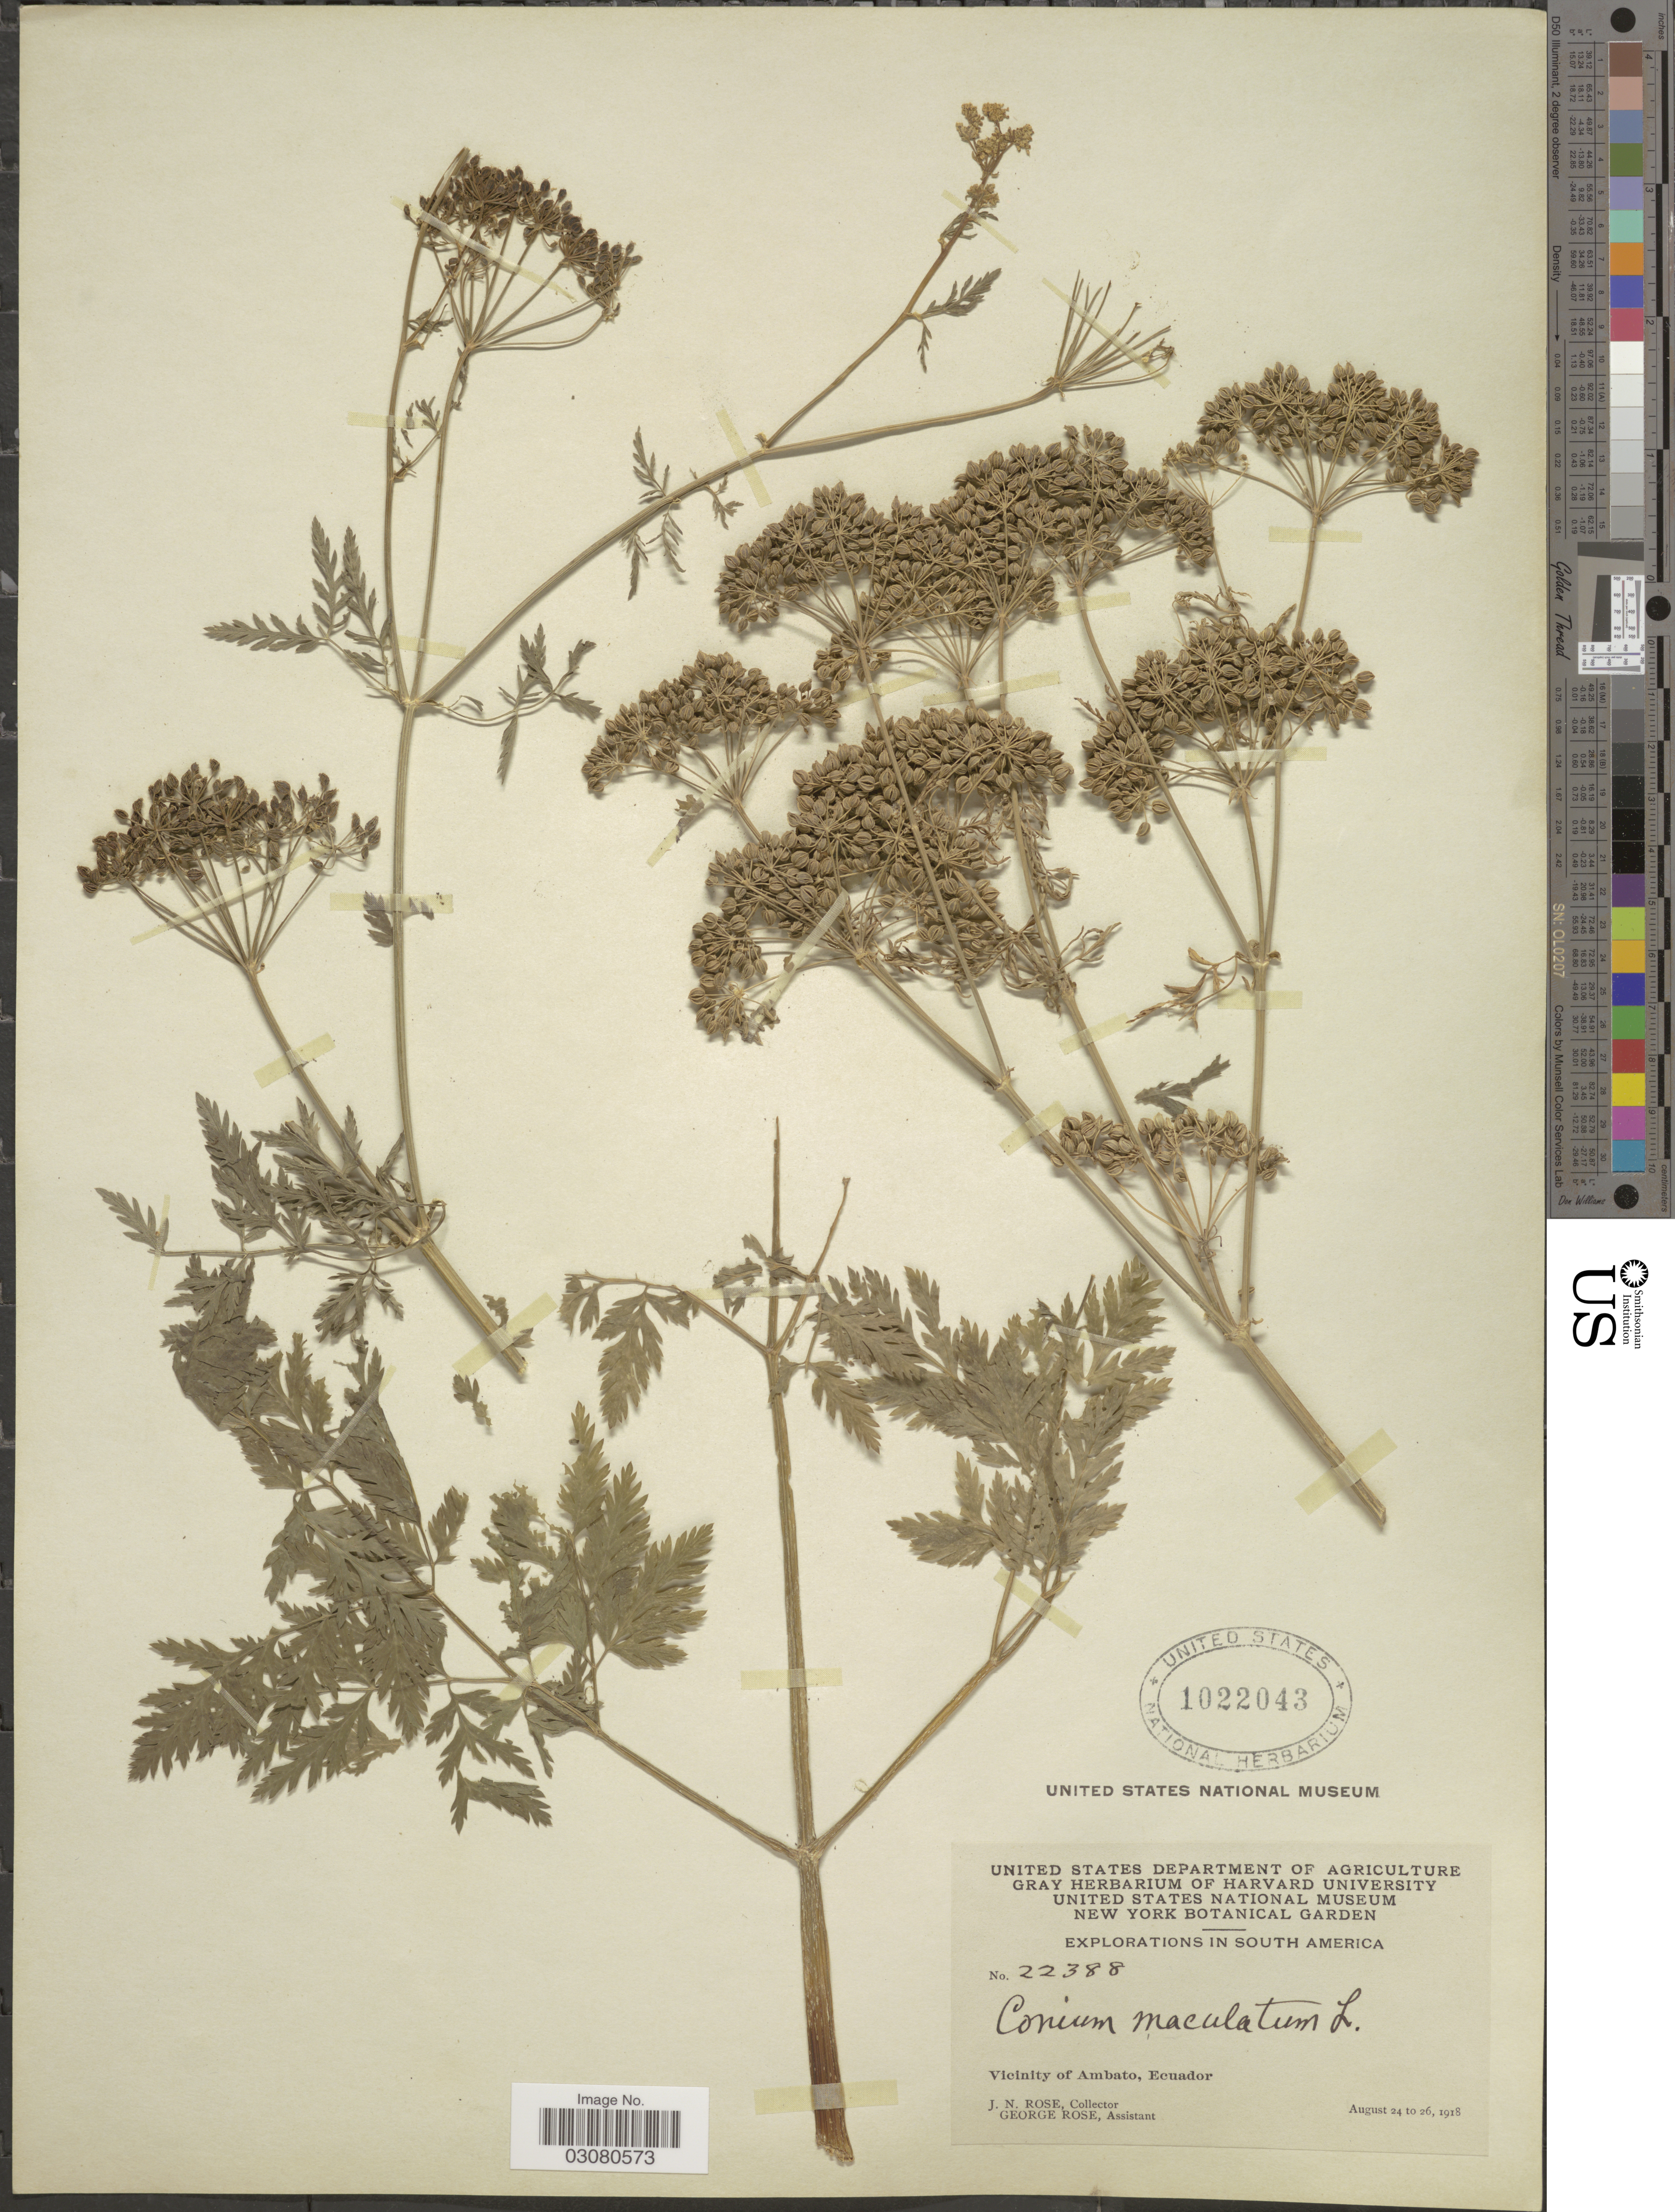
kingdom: Plantae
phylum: Tracheophyta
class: Magnoliopsida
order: Apiales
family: Apiaceae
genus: Conium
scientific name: Conium maculatum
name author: L.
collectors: J. N. Rose & G. Rose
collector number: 22388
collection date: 1918-08-24/1918-08-26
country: Ecuador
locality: Vicinity of Ambato.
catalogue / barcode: US 1022043